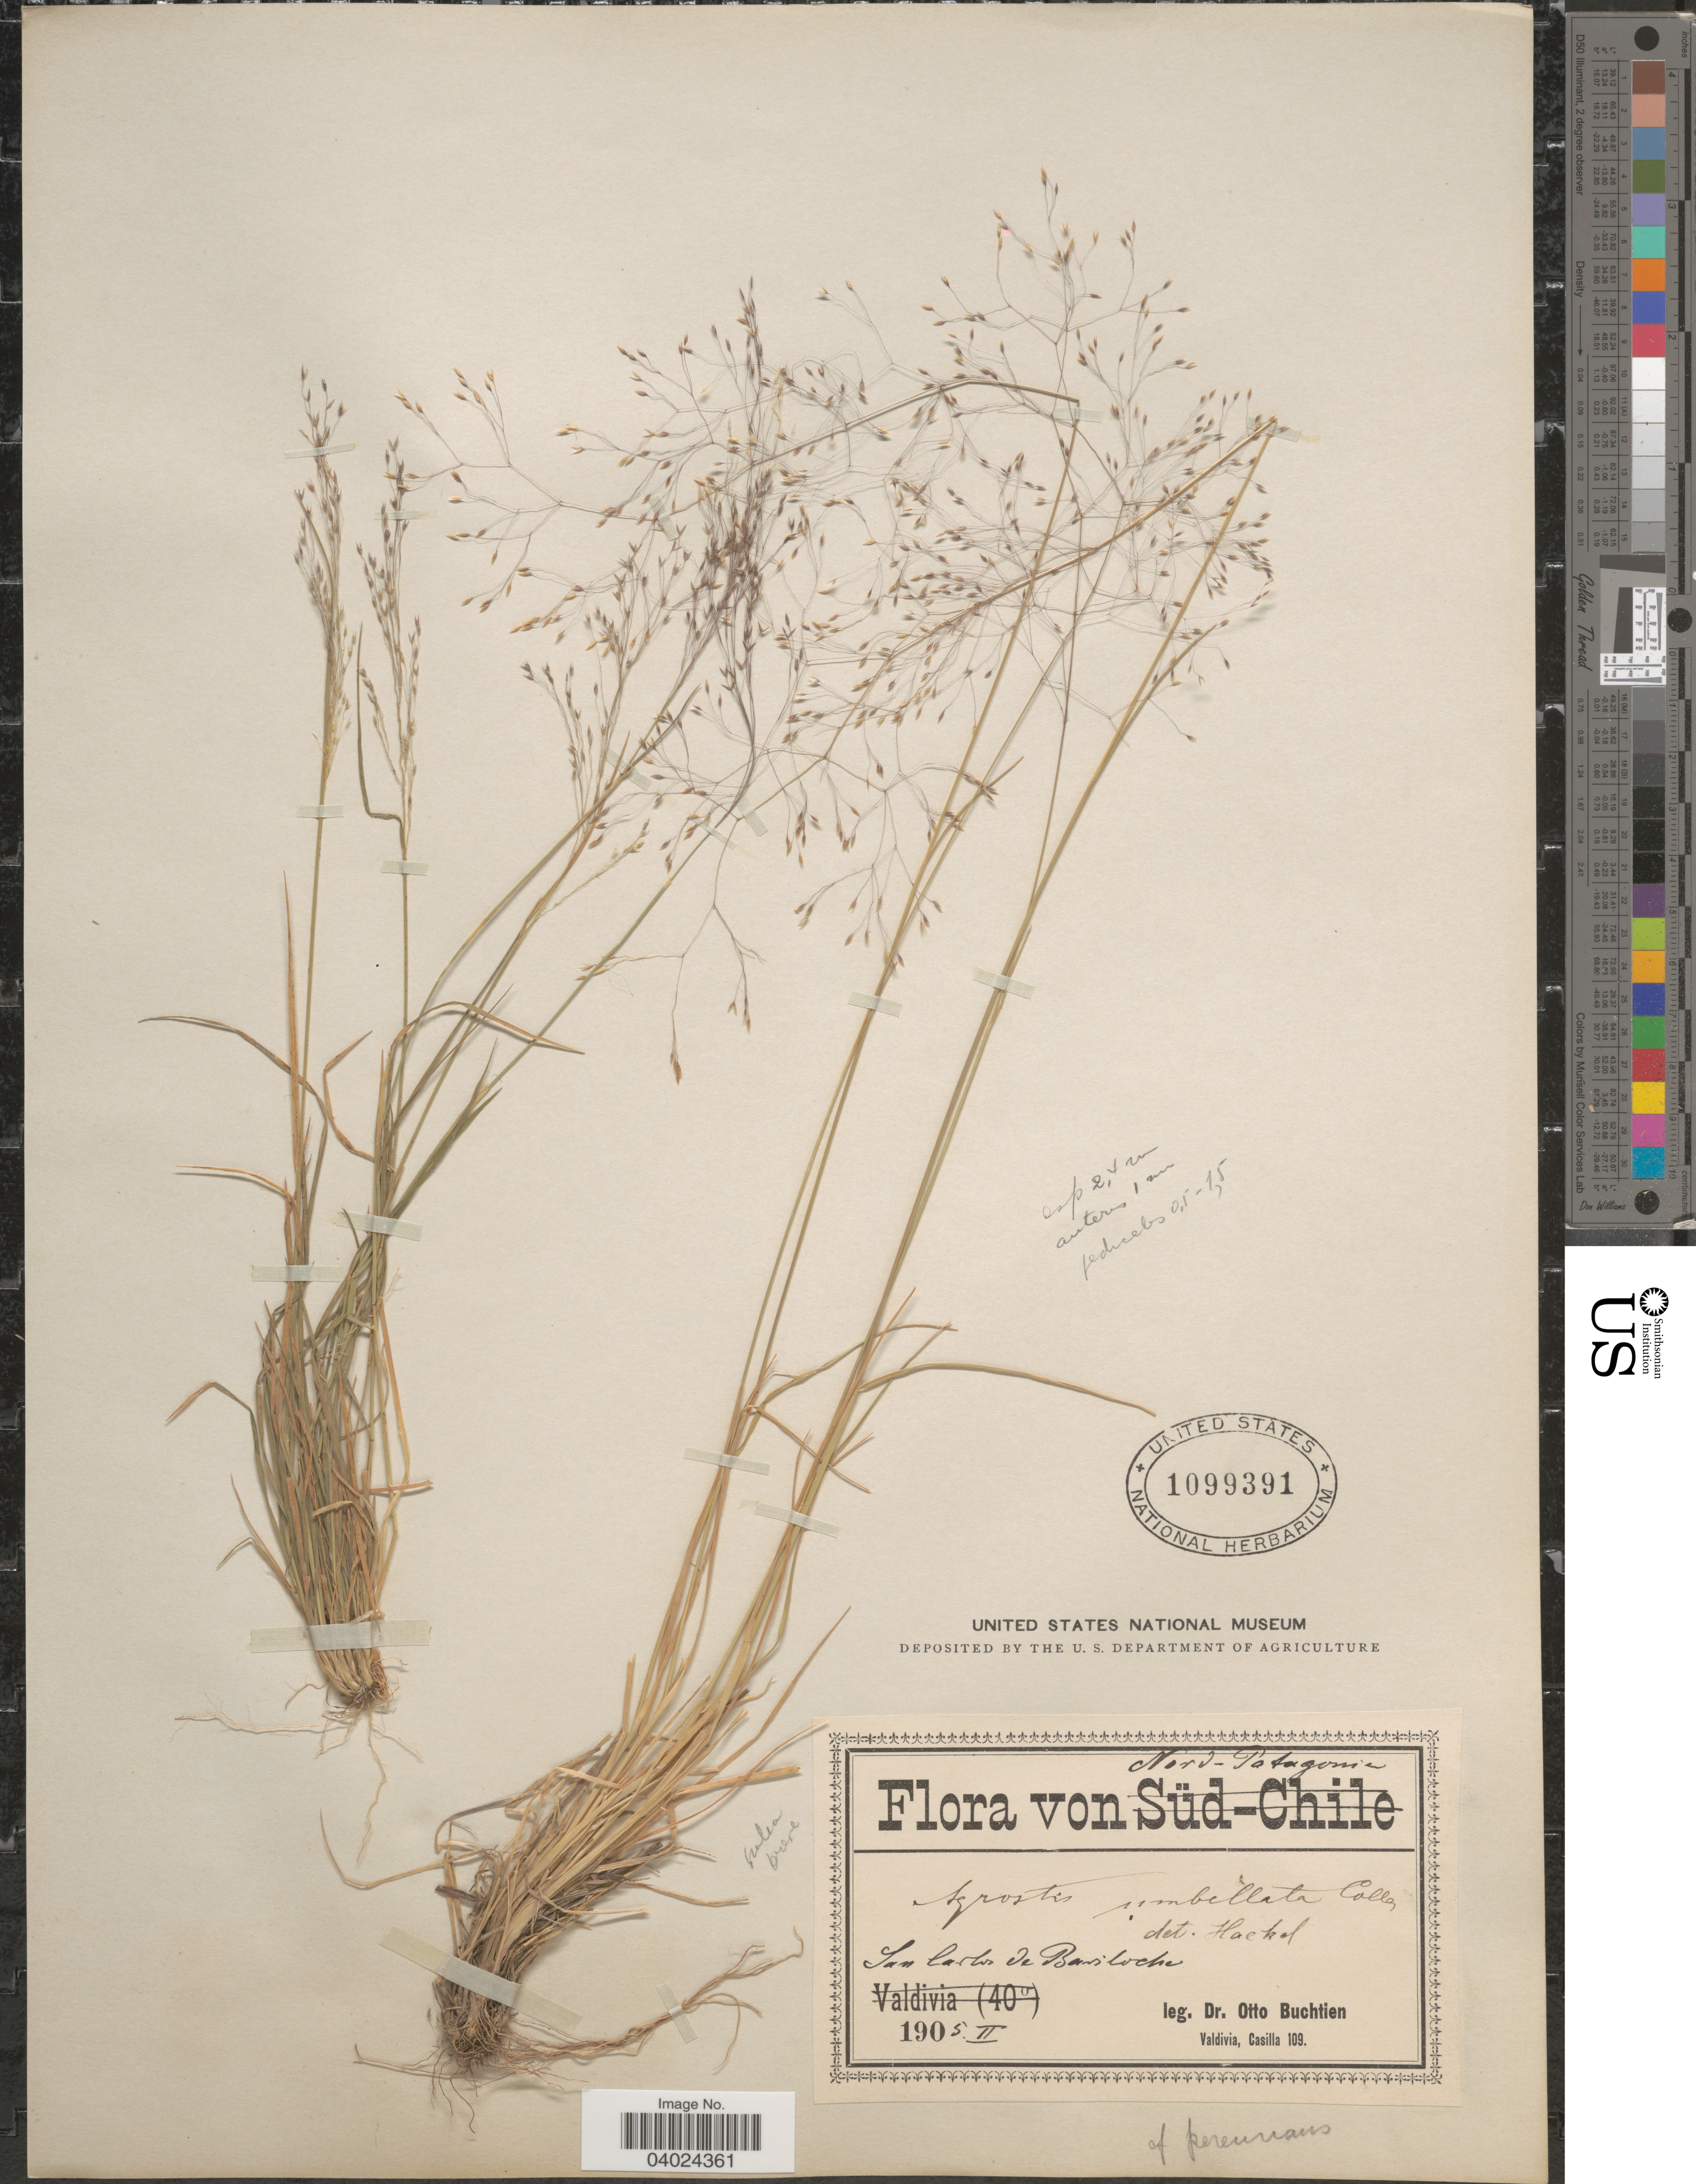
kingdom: Plantae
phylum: Tracheophyta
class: Liliopsida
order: Poales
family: Poaceae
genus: Agrostis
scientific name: Agrostis leptotricha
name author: É. Desv.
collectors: O. Buchtien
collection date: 1905-02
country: Argentina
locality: Nord-Patagonia. San Carlos de Bariloche.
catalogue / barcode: US 1099391